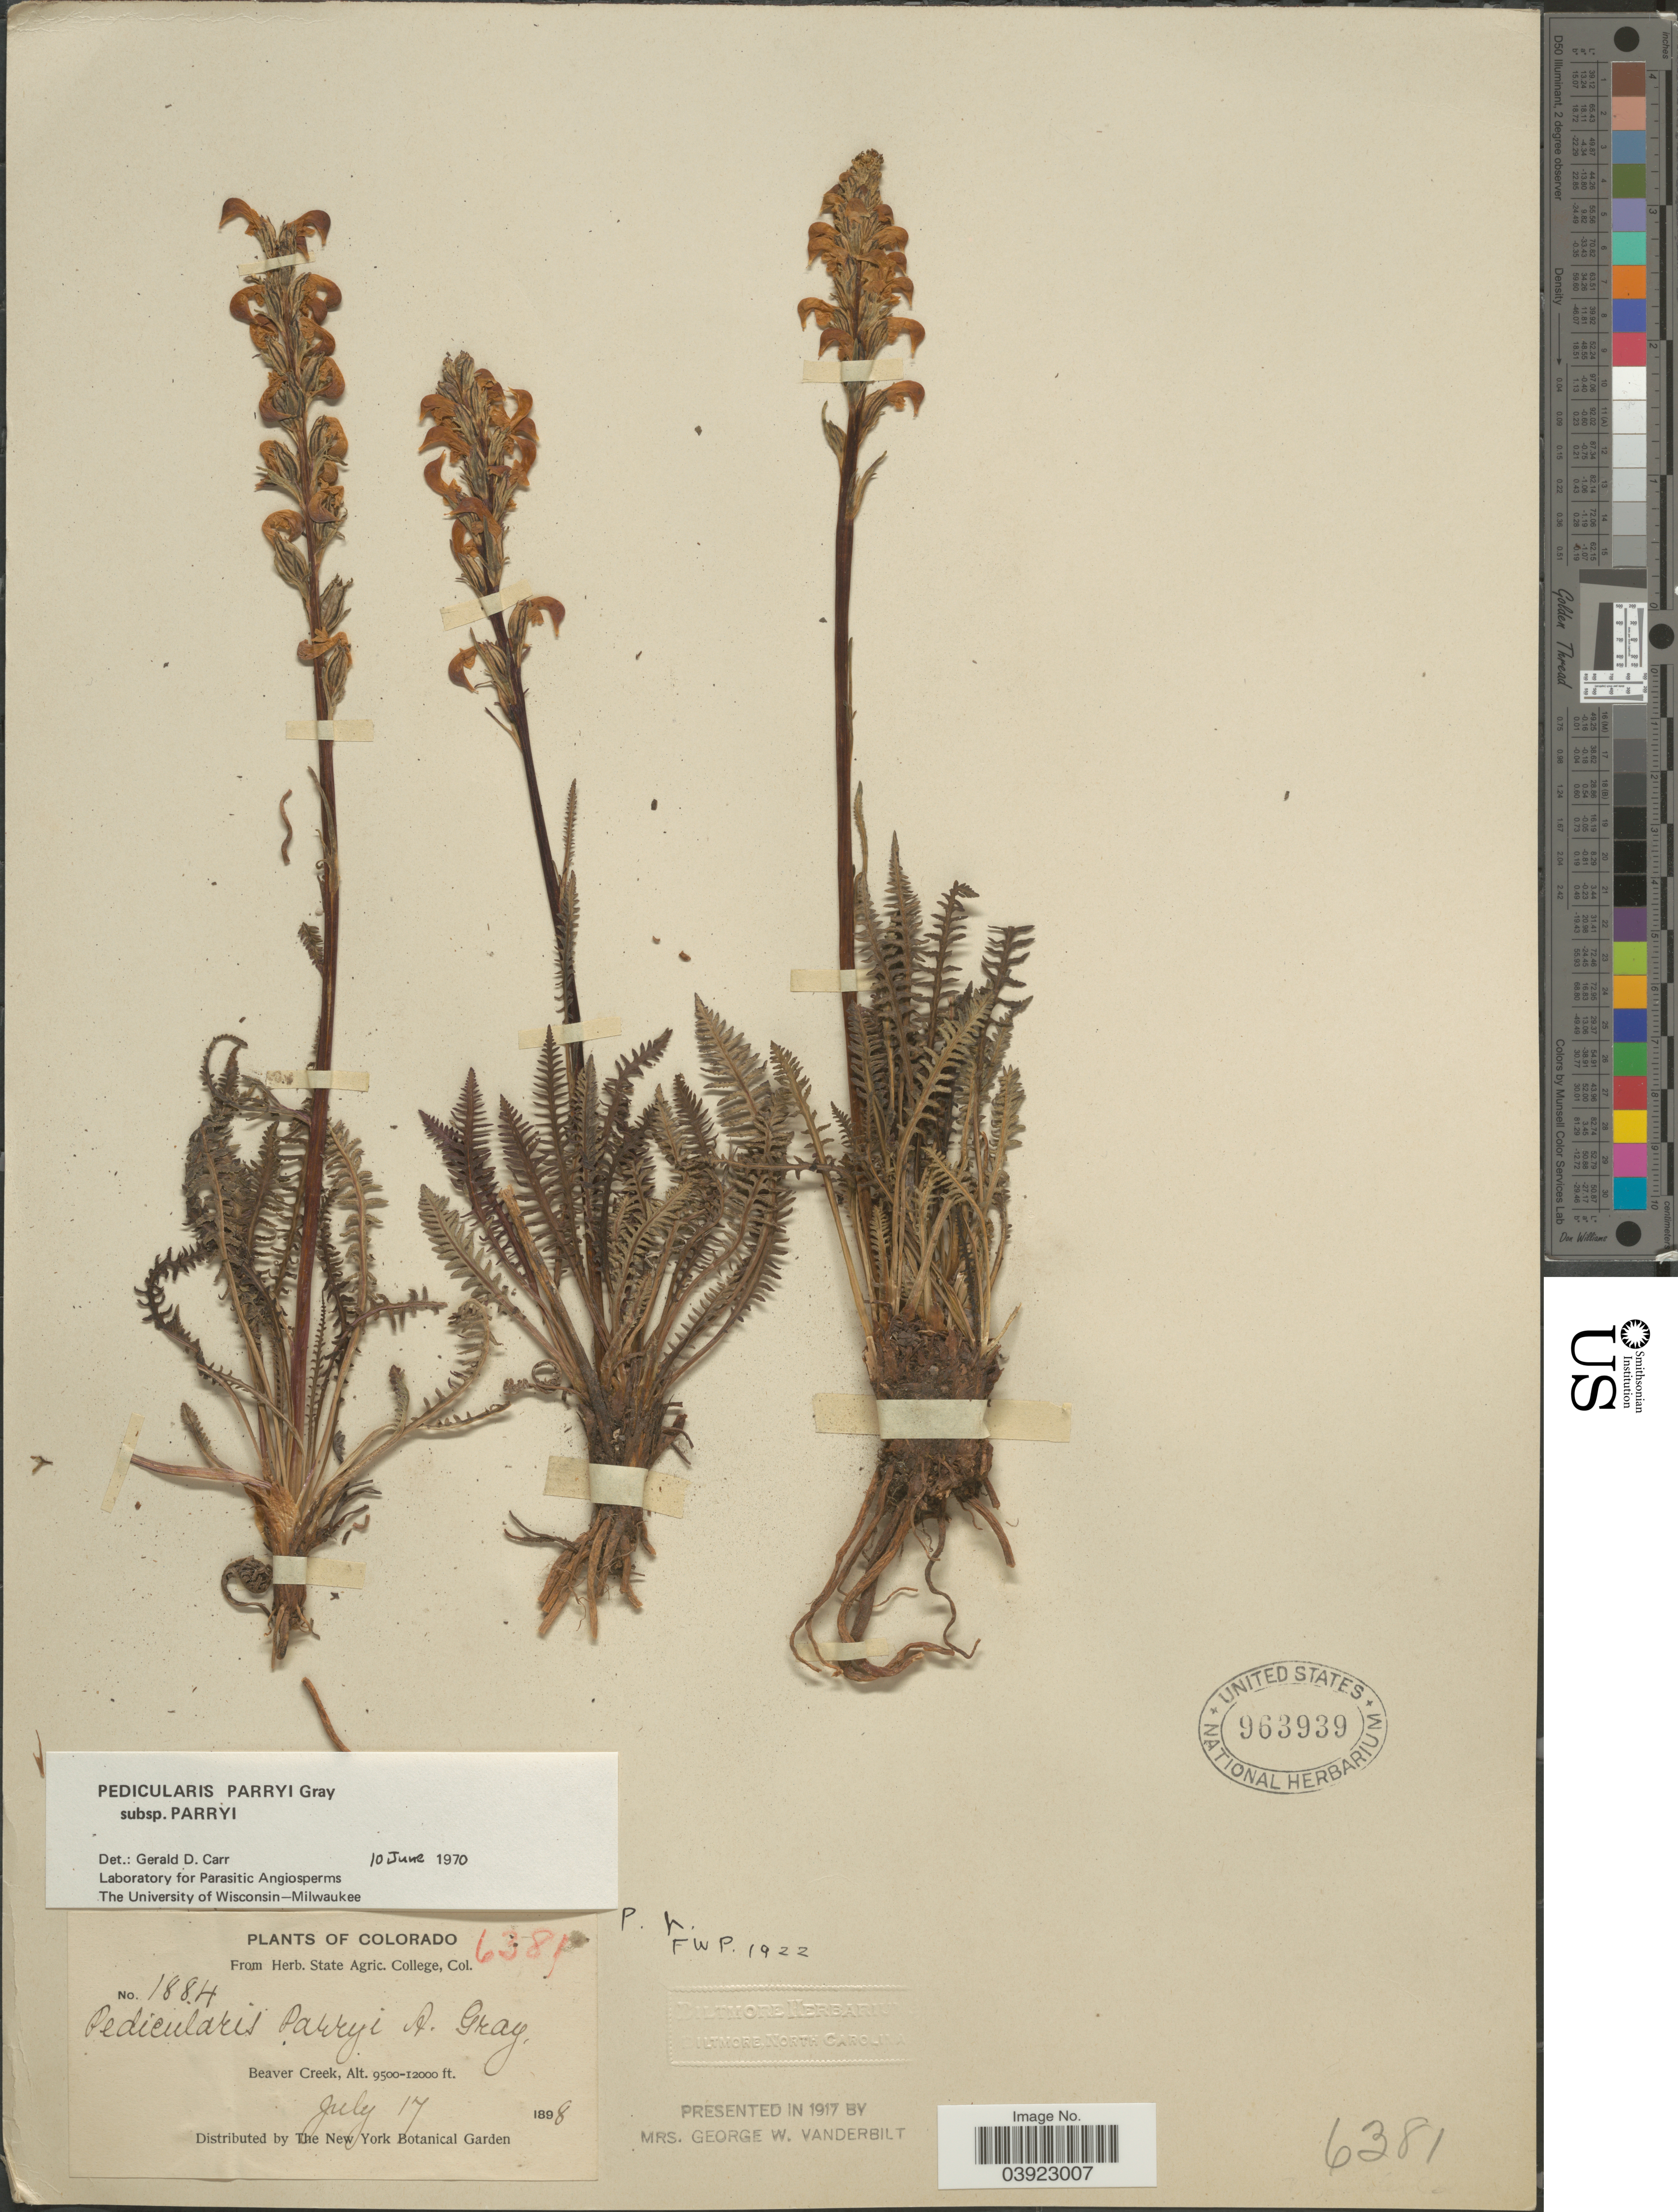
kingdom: Plantae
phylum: Tracheophyta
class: Magnoliopsida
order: Lamiales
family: Orobanchaceae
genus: Pedicularis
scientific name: Pedicularis parryi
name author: A. Gray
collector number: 1884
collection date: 1898-07-17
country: United States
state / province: Colorado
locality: Beaver Creek.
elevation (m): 2896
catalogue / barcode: US 963939